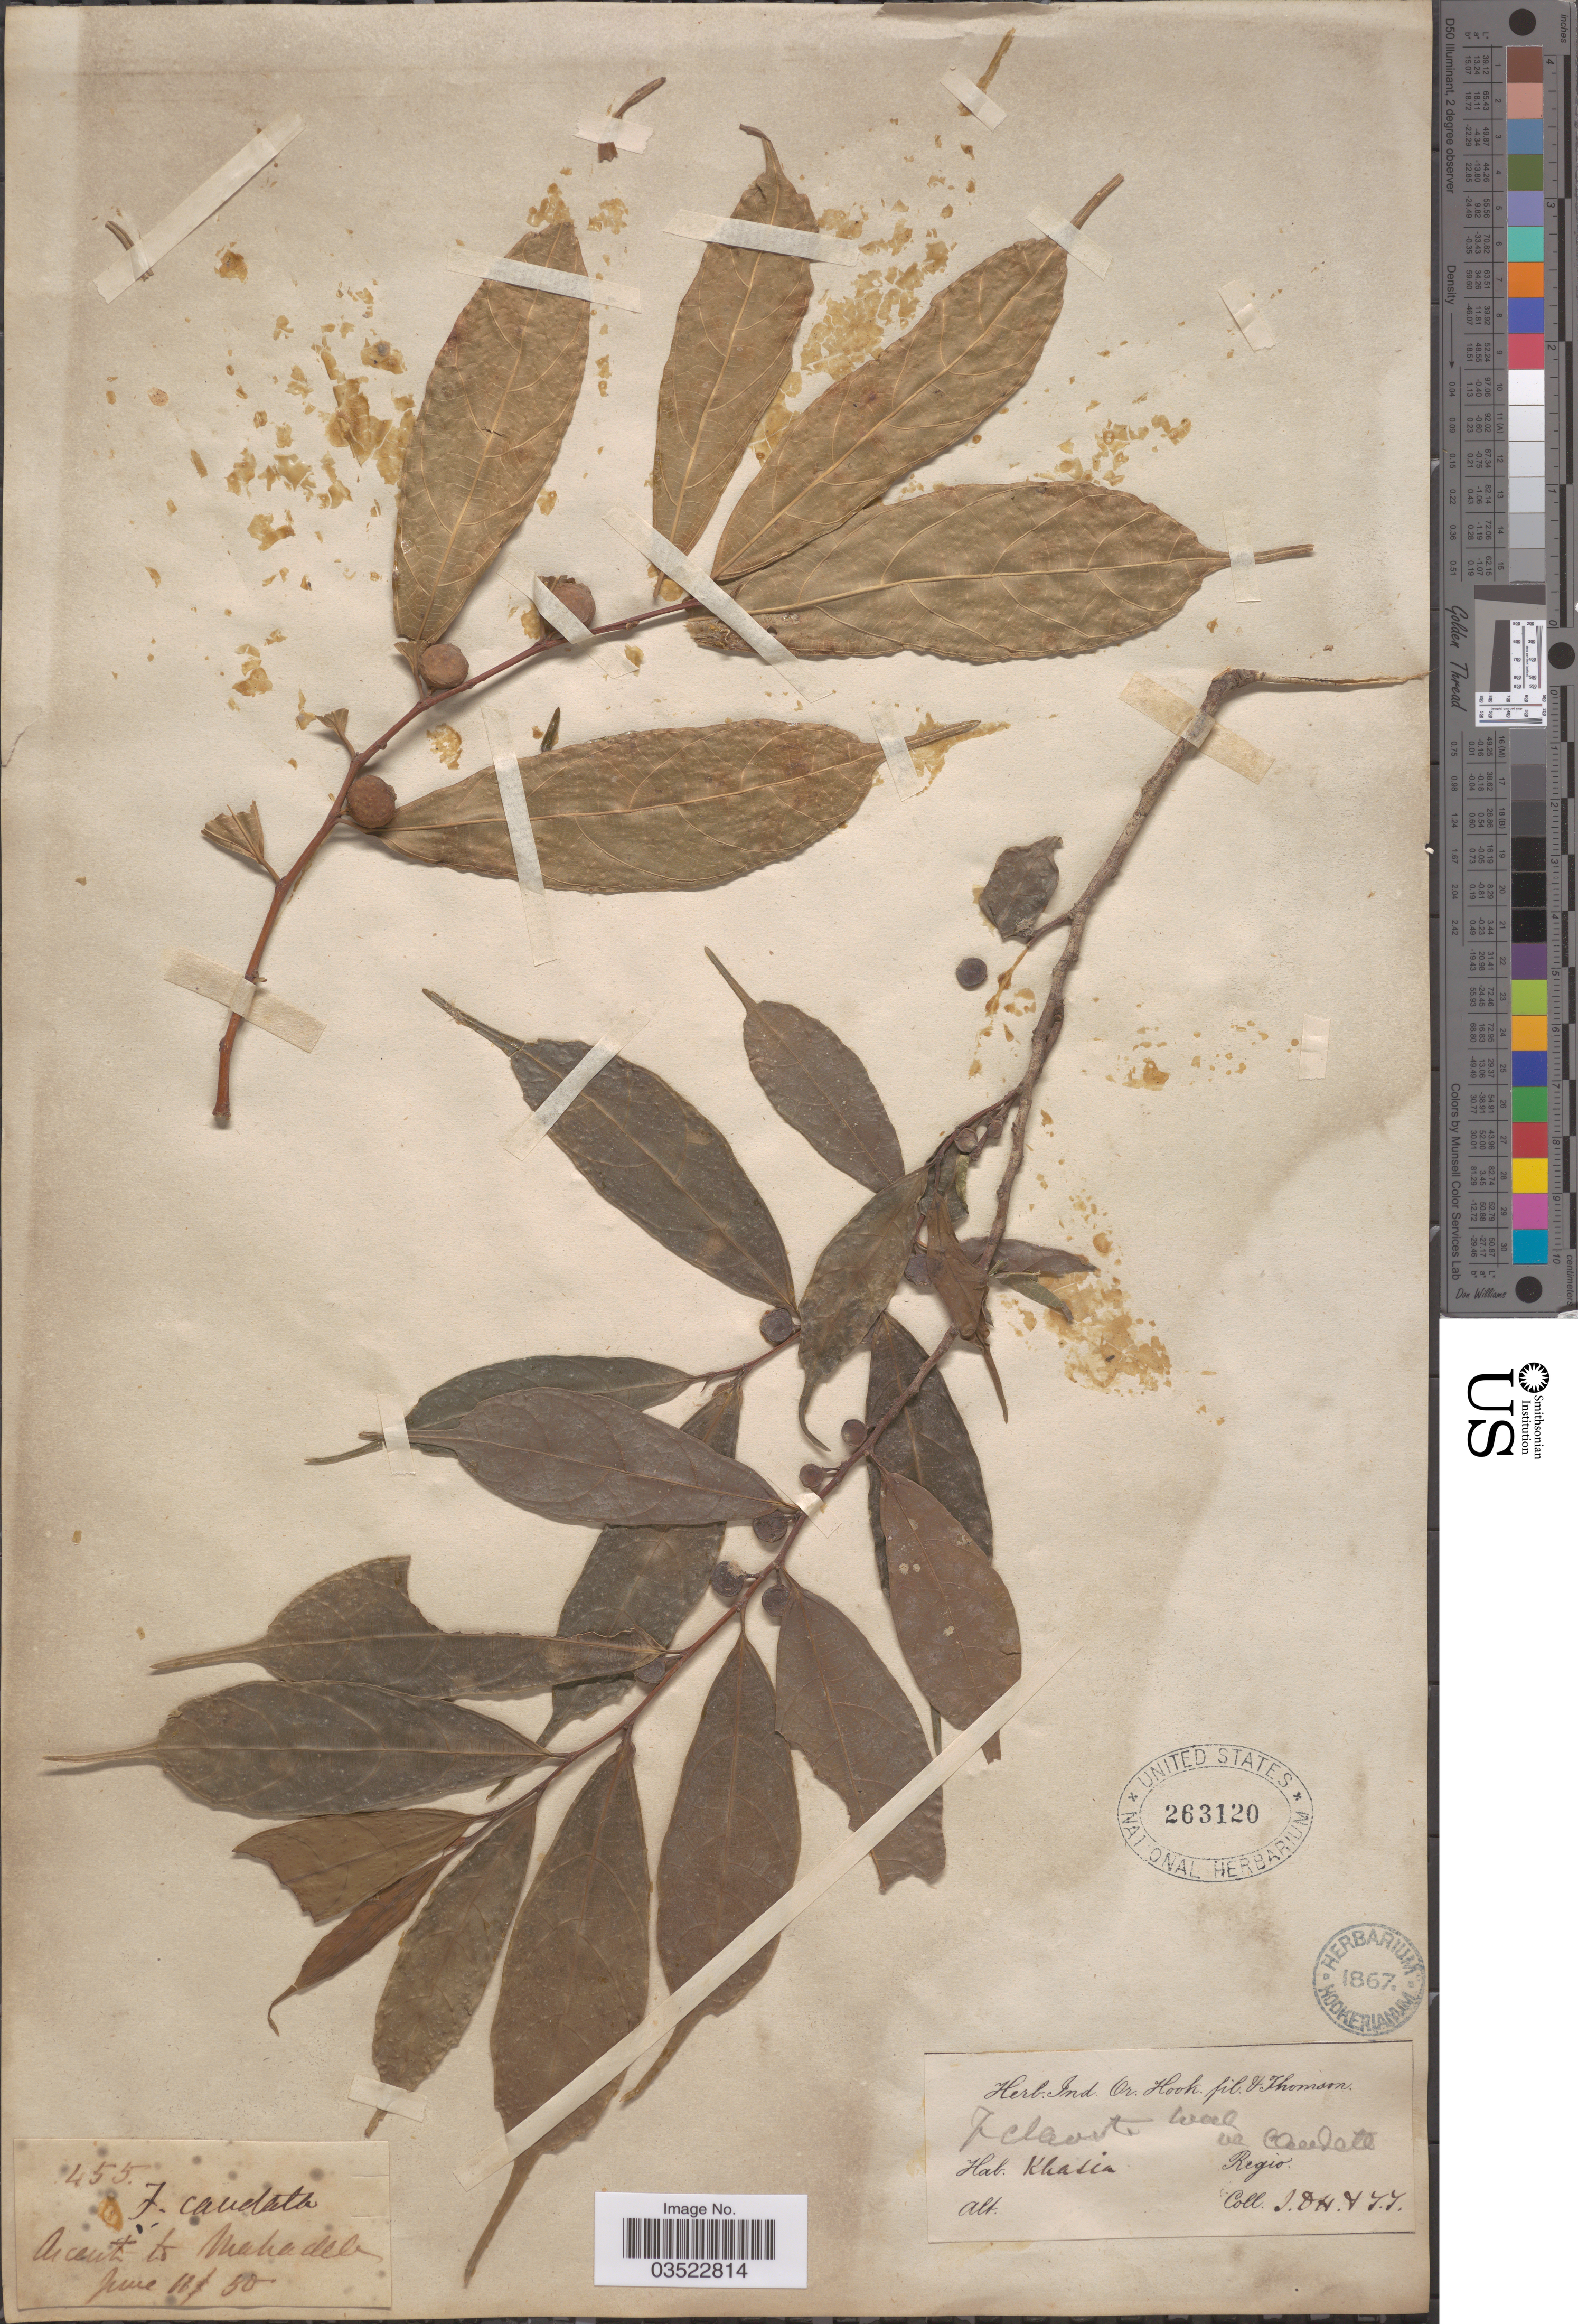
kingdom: Plantae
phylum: Tracheophyta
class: Magnoliopsida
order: Rosales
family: Moraceae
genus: Ficus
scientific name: Ficus subincisa var. subincisa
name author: Buch.-Ham. ex Sm.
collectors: J. D. Hooker & T. Thomson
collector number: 455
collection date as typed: Transcribed d/m/y: 11/6/50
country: India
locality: Khasia. Ascent to Mahadele. [interpreted]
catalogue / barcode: US 263120